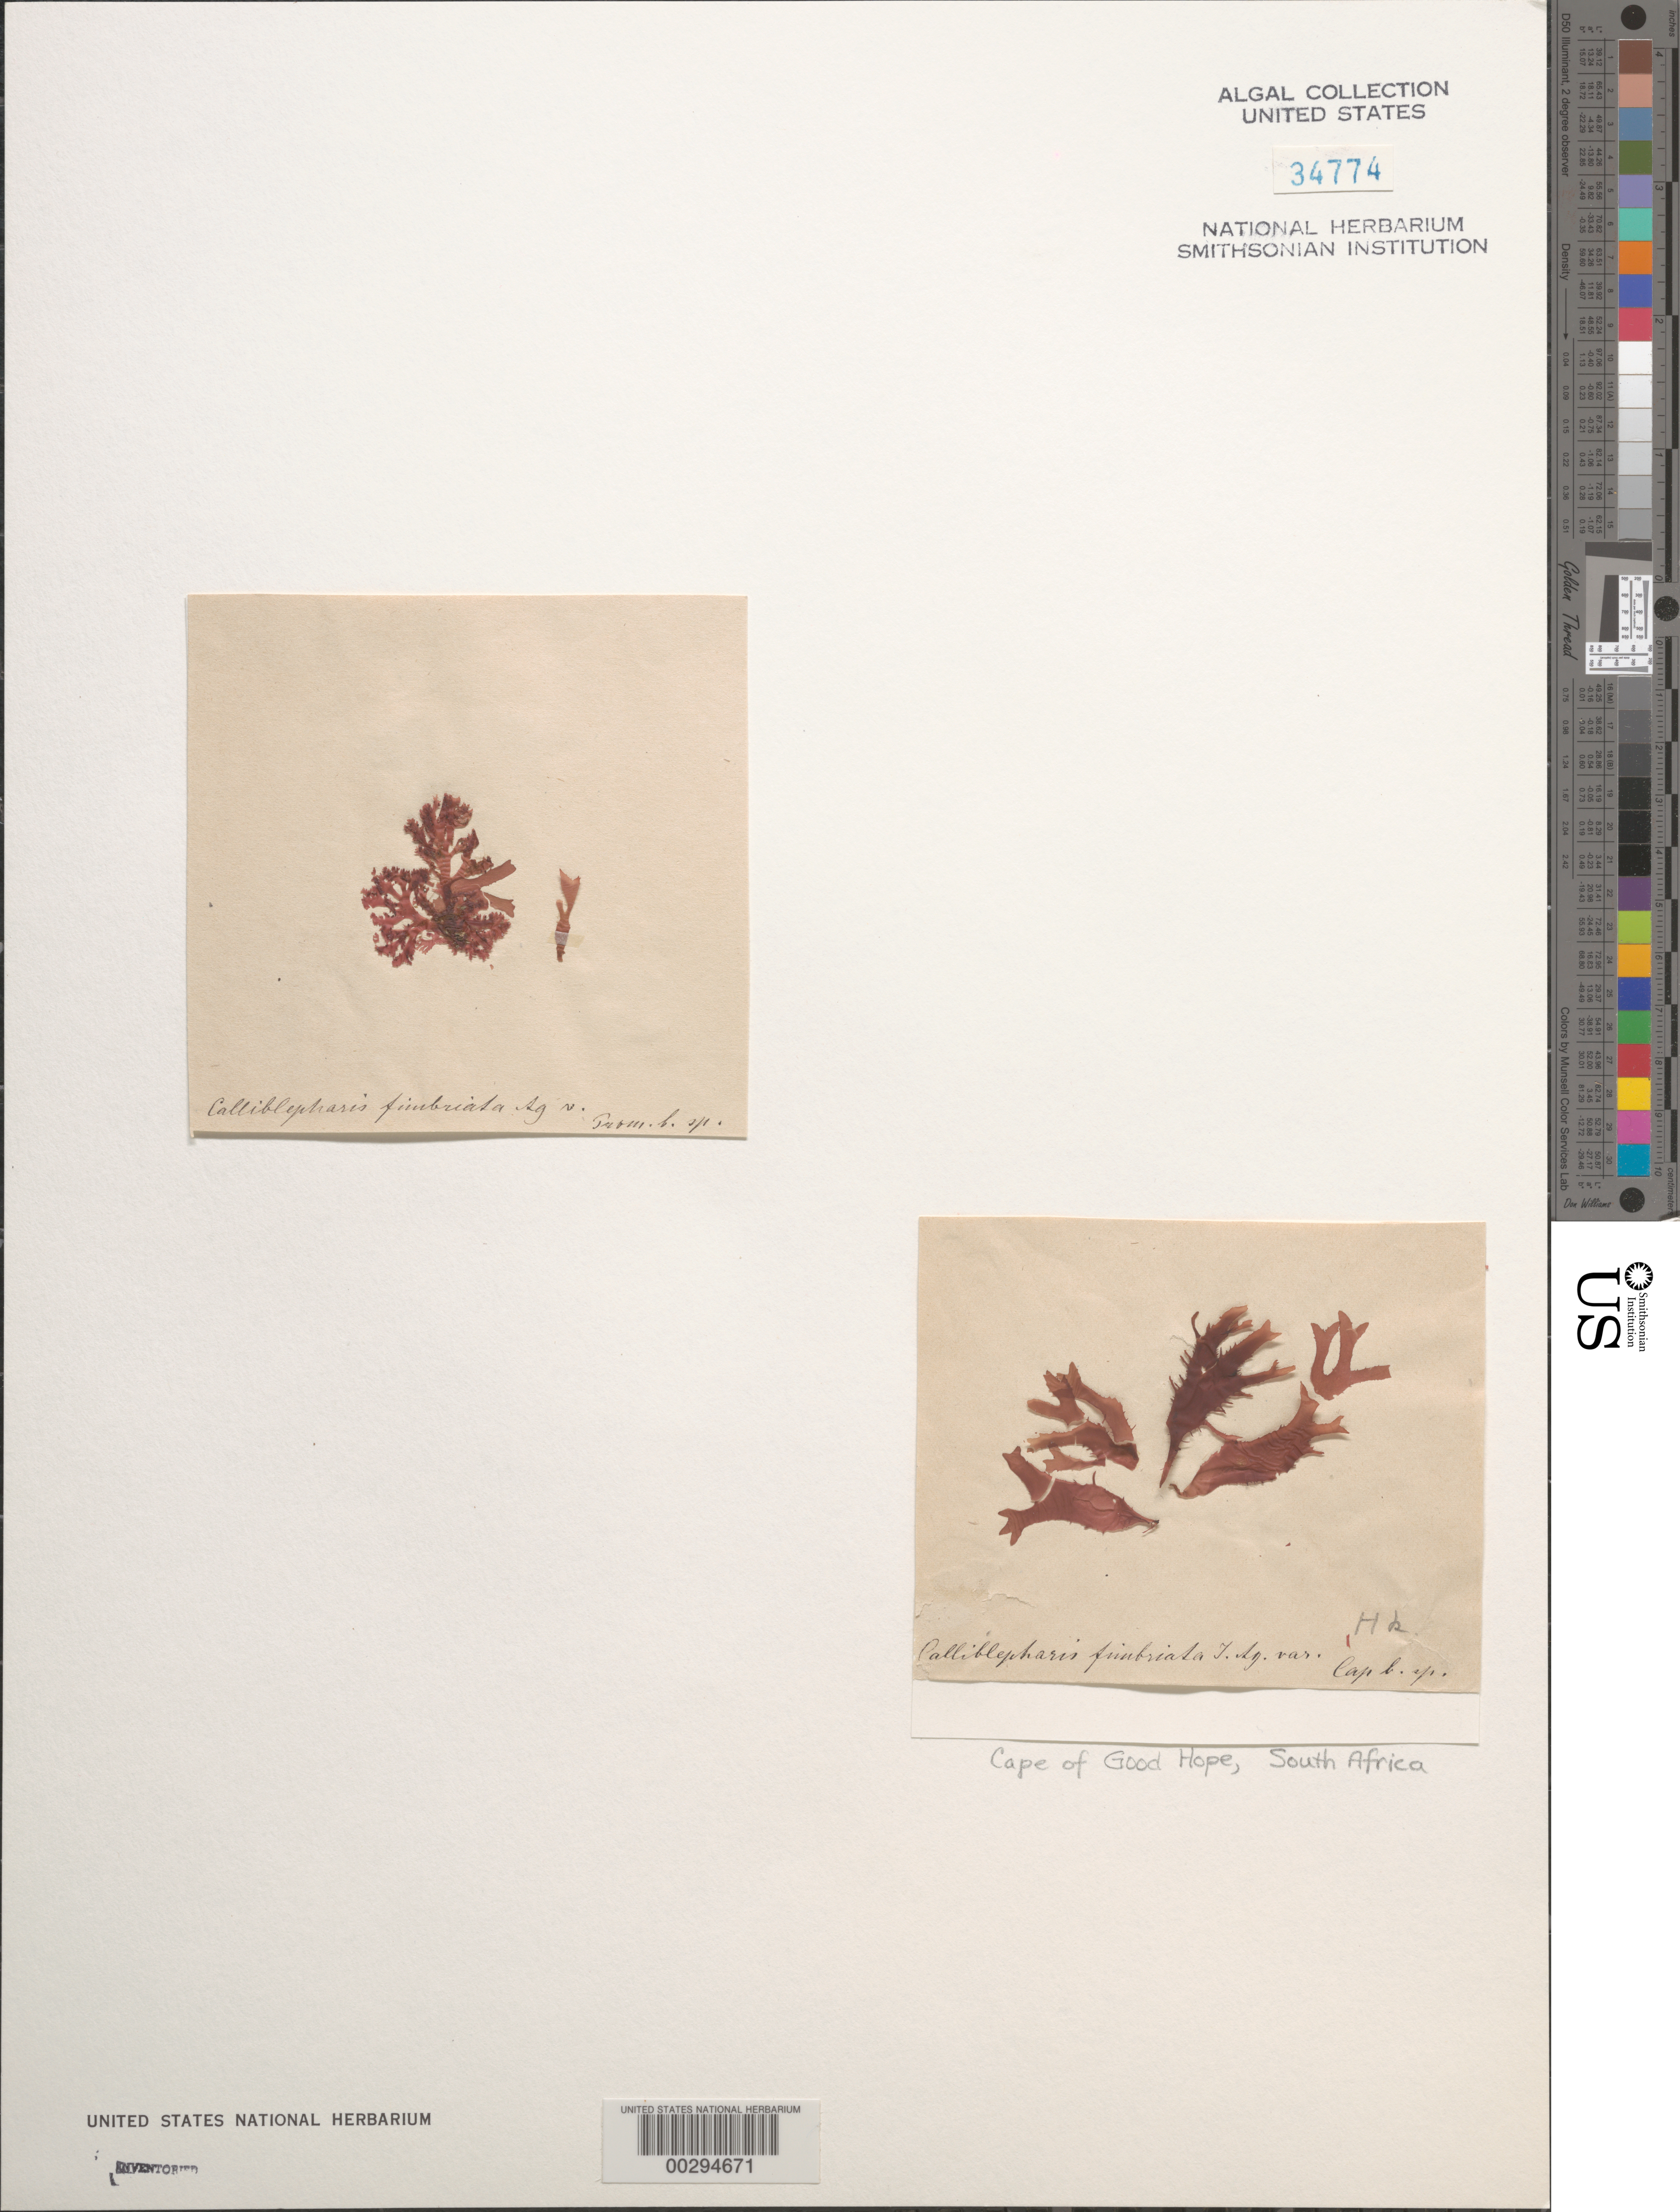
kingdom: Plantae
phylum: Rhodophyta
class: Florideophyceae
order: Gigartinales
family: Cystocloniaceae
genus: Calliblepharis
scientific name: Calliblepharis fimbriata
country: South Africa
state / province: Western Cape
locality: Cape of good hope (cap b. sp.; prom. b. sp.)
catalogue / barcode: US 34774